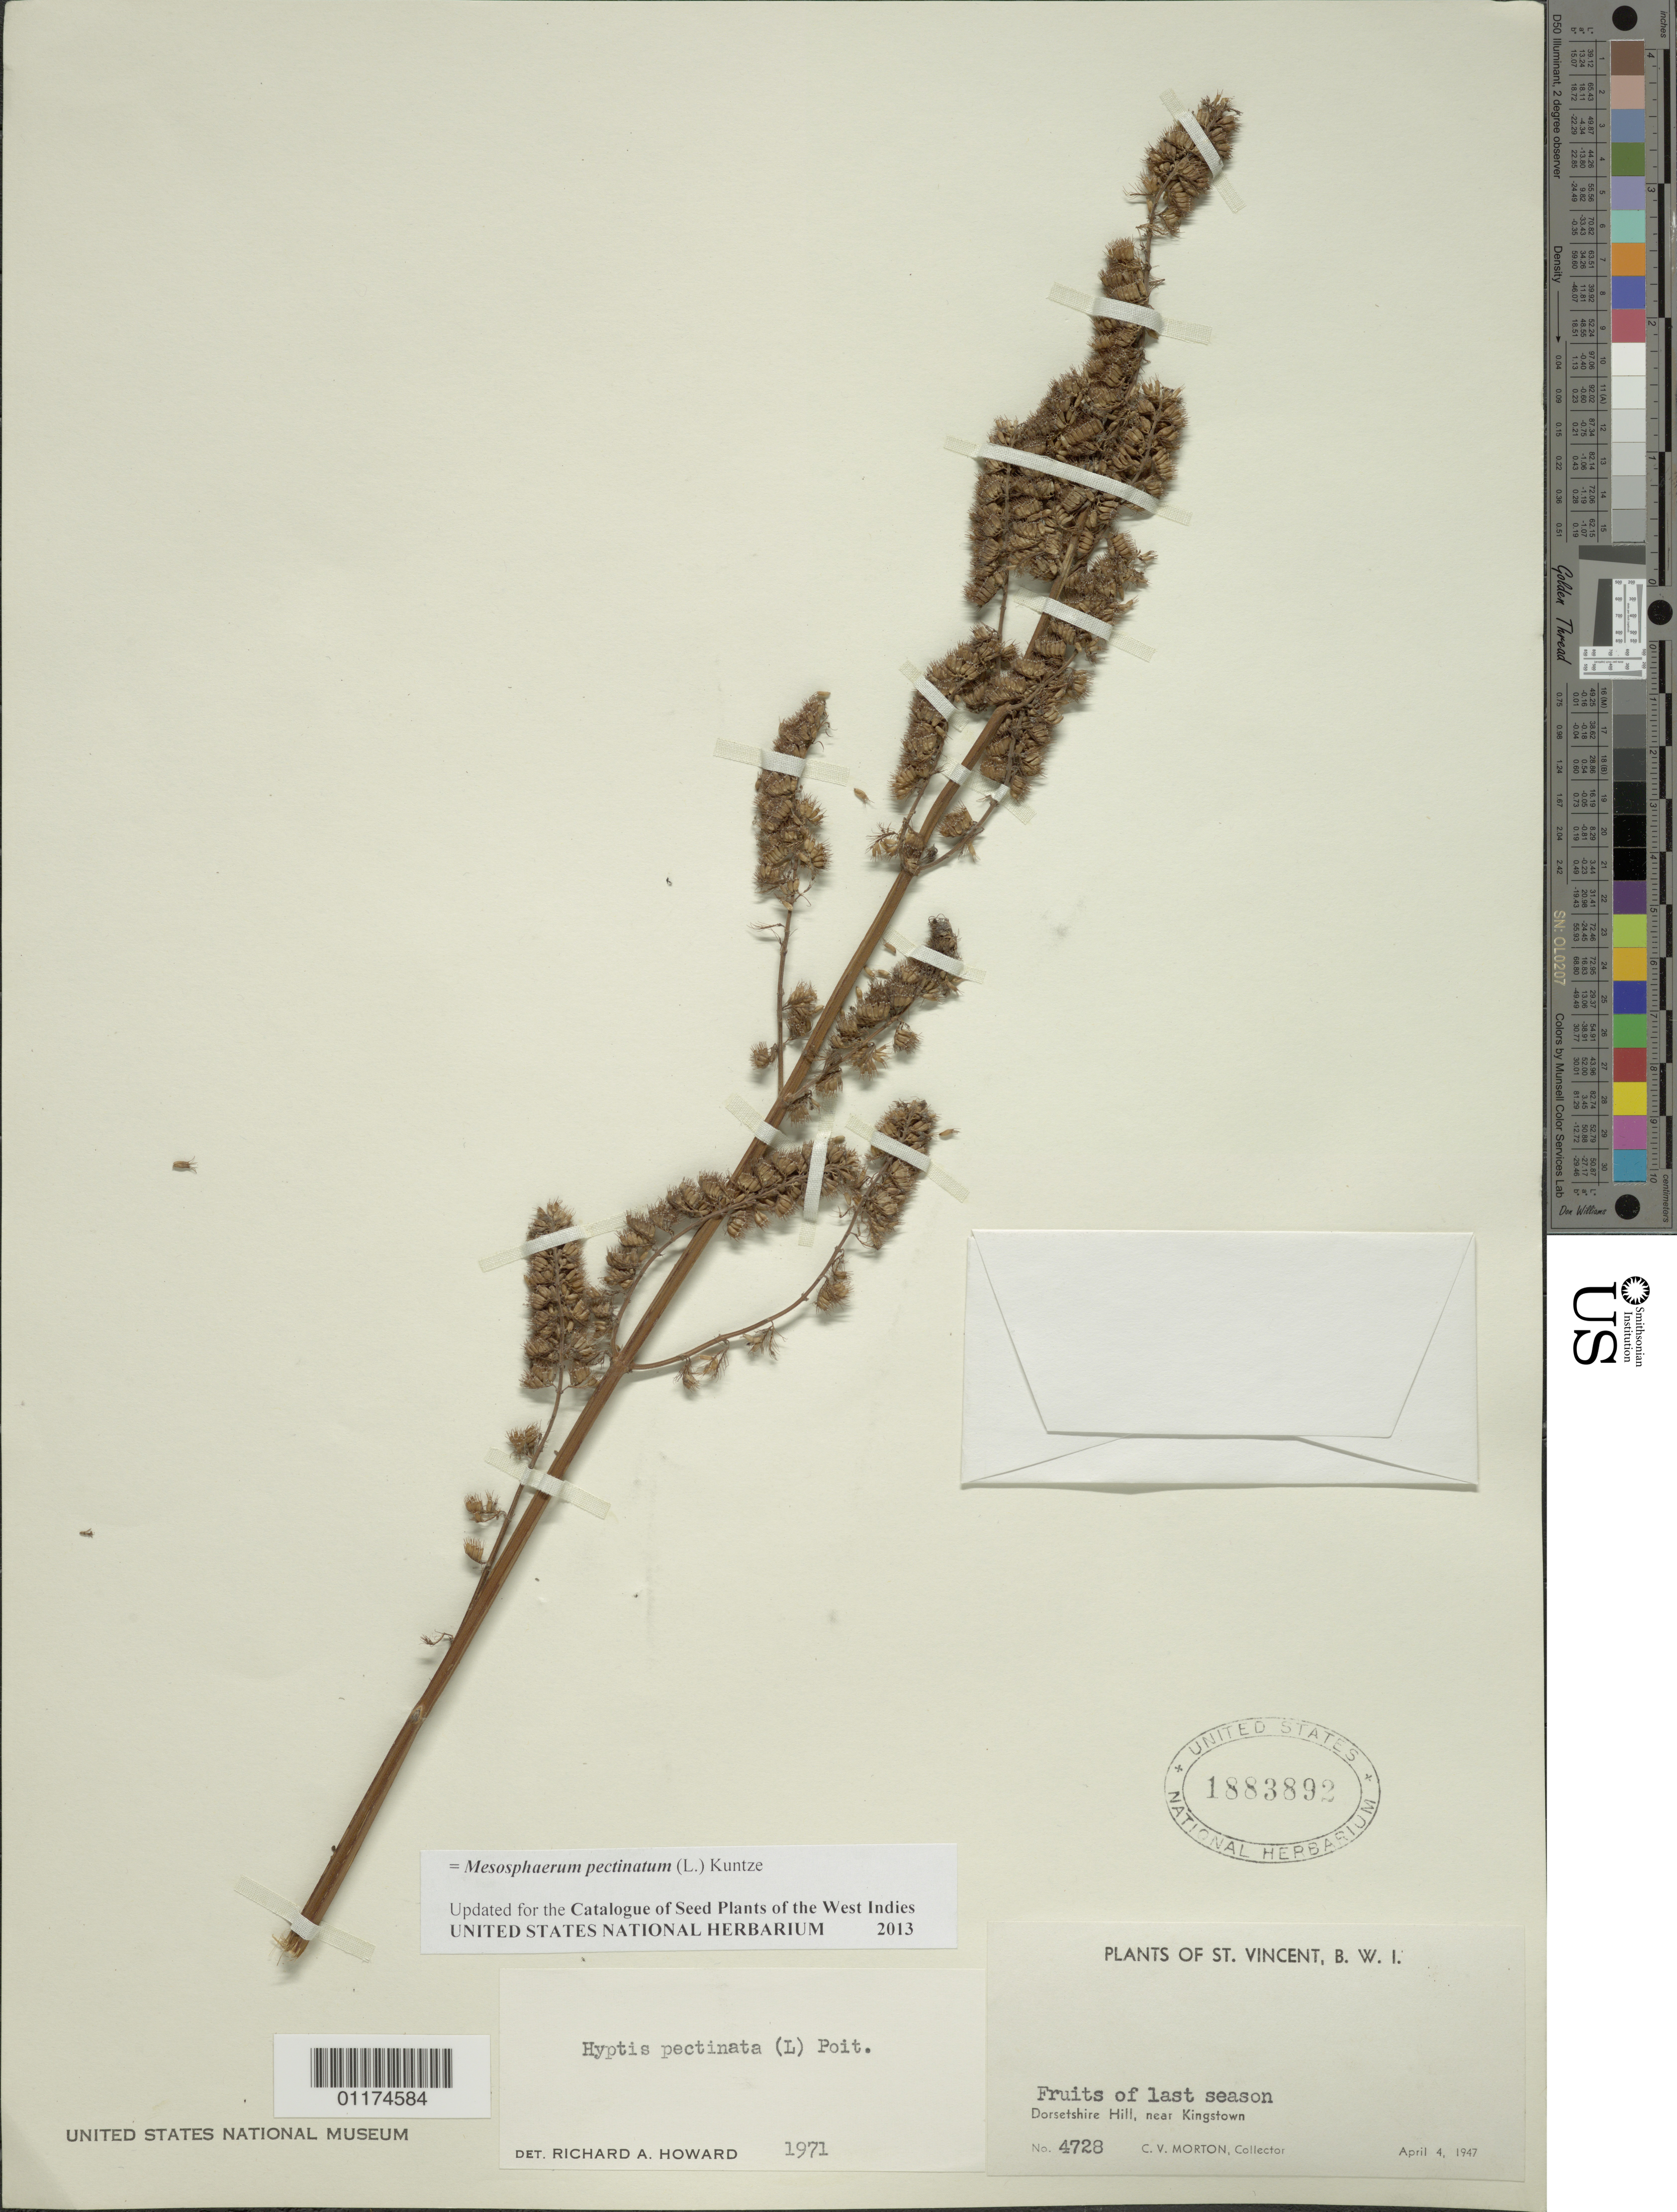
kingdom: Plantae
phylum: Tracheophyta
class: Magnoliopsida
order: Lamiales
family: Lamiaceae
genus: Mesosphaerum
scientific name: Mesosphaerum pectinatum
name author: (L.) Kuntze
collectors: C. V. Morton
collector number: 4728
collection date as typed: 04 Apr 1947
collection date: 1947-04-04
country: St. Vincent - Grenadines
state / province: Saint George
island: St. Vincent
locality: Dorsetshire Hill, near Kingstown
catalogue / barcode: US 1883892